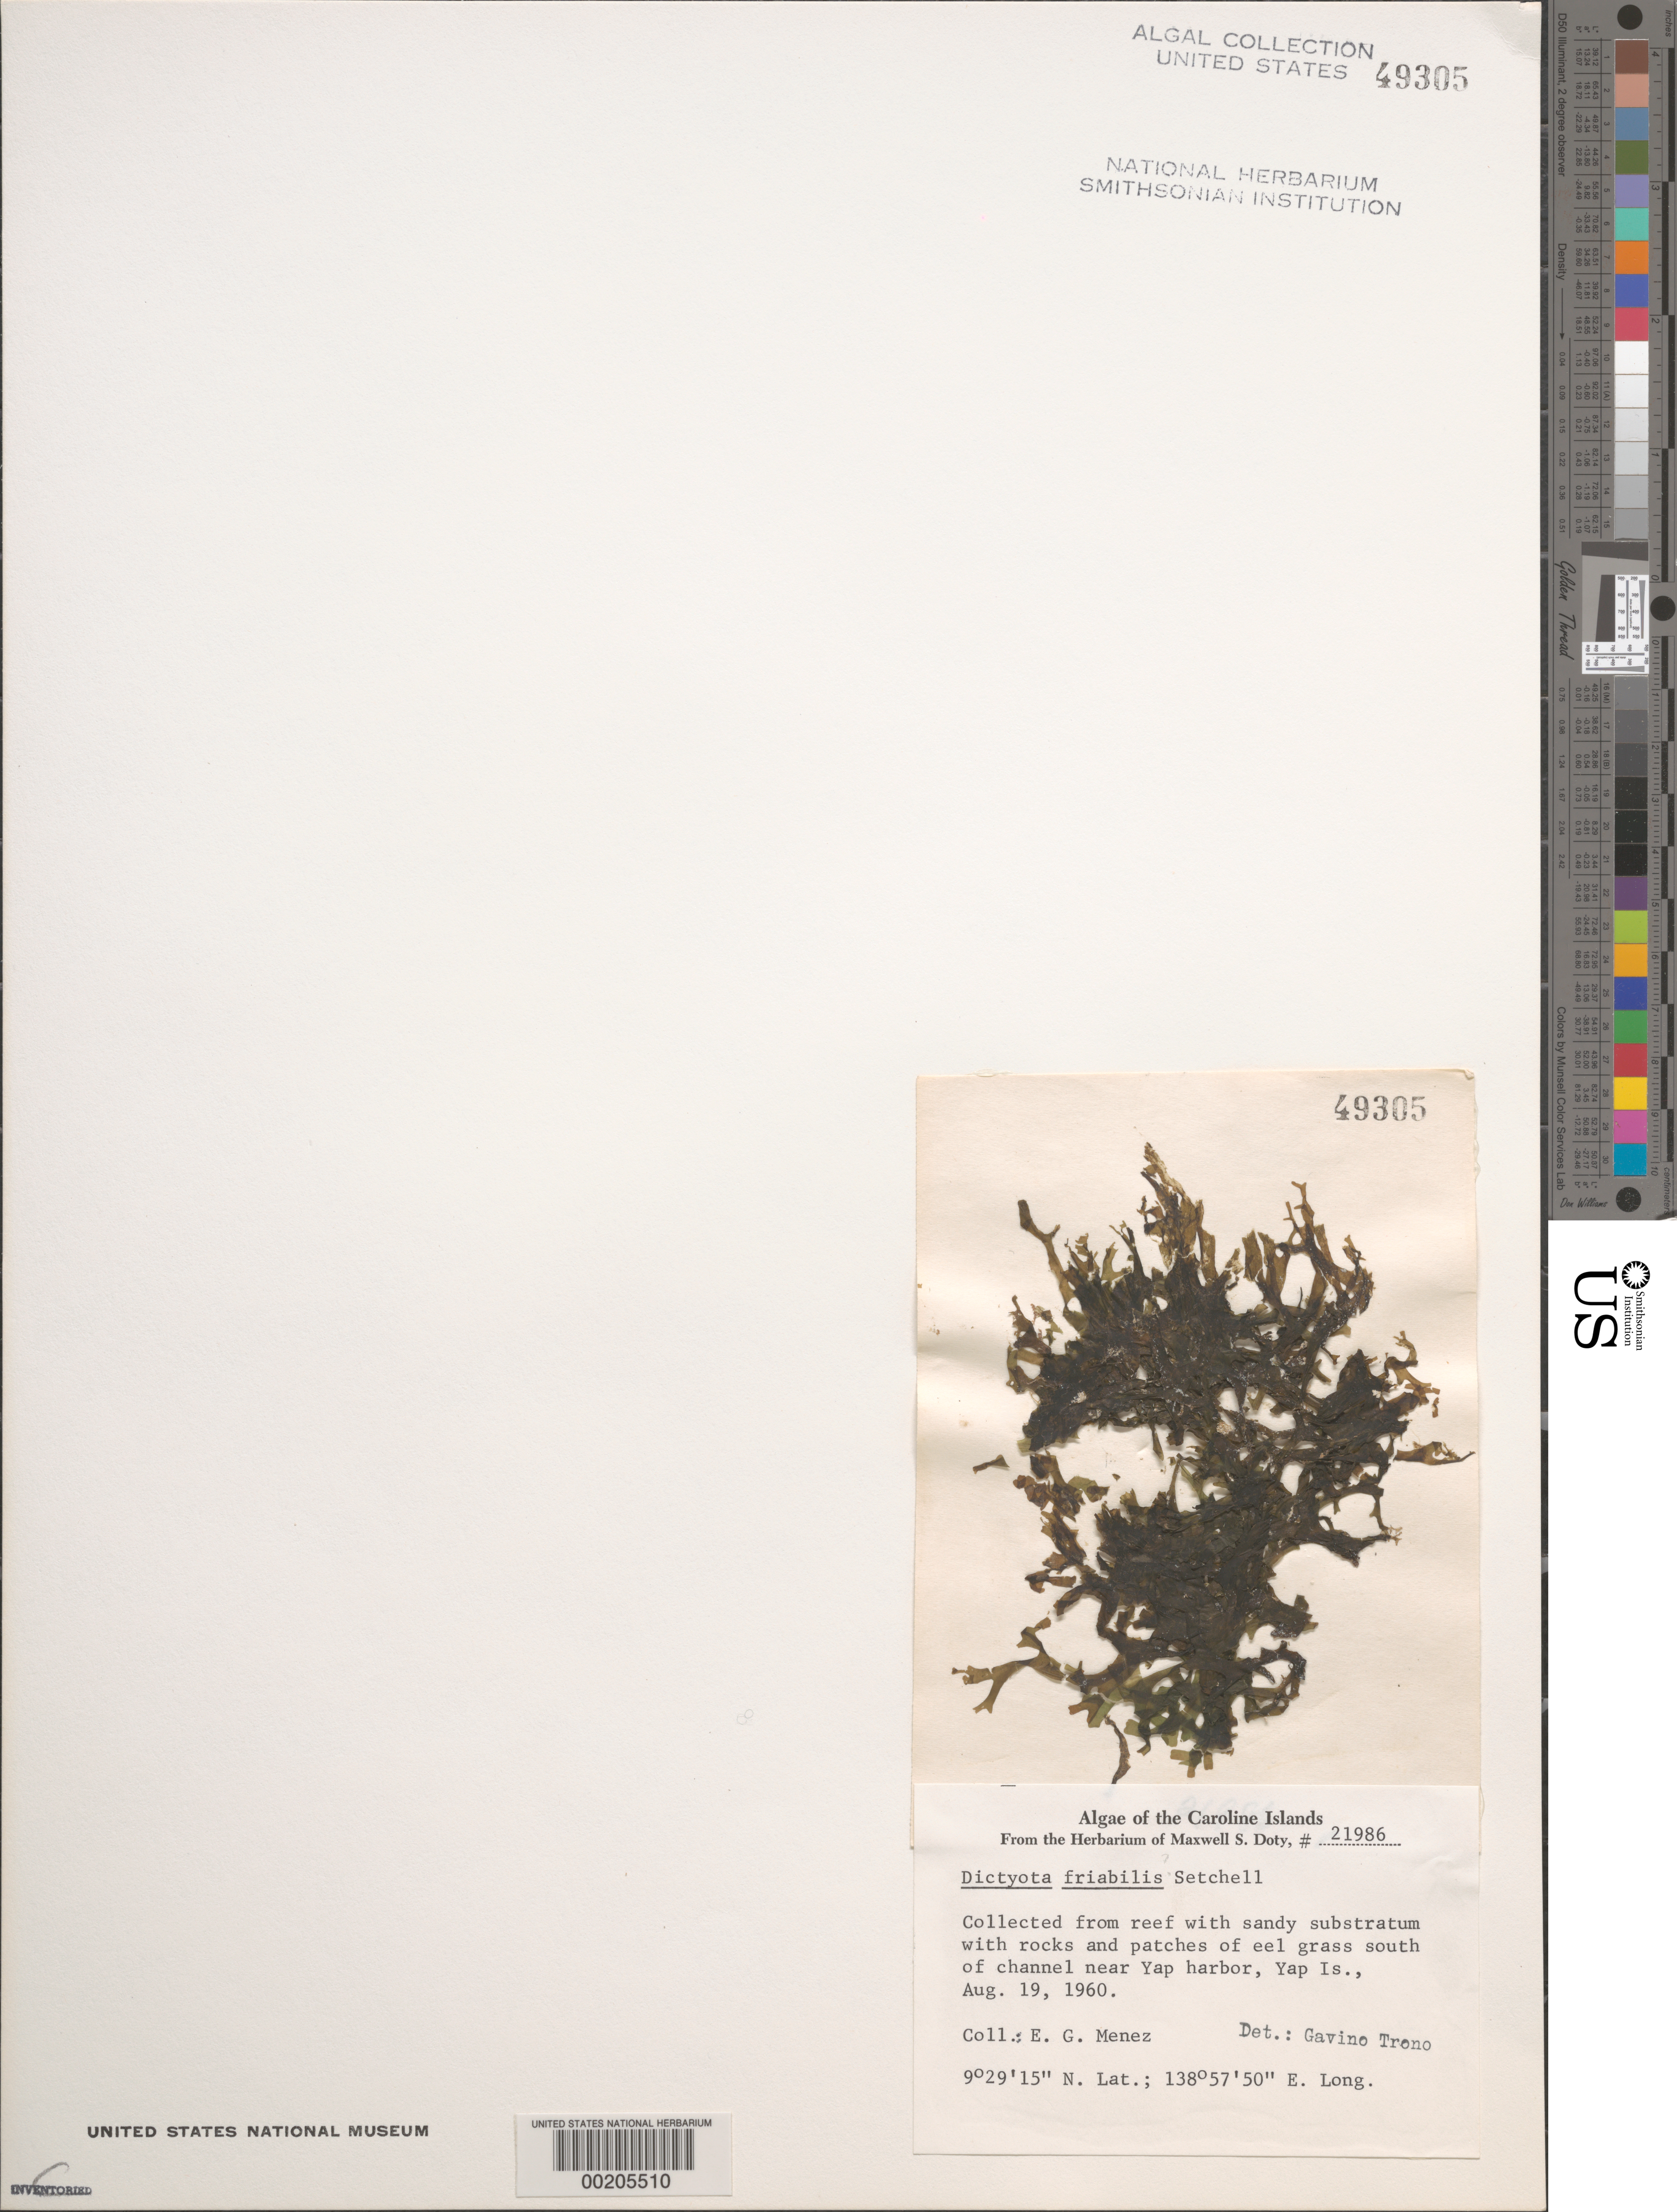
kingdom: Chromista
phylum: Ochrophyta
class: Phaeophyceae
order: Dictyotales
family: Dictyotaceae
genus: Dictyota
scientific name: Dictyota friabilis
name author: Setch.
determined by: Trono, Gavino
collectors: Meñez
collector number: MSD 21986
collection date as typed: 19 Aug 1960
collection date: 1960-08-19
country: Micronesia, Federated States of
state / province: Yap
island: Yap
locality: Near Yap Harbor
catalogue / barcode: US 49305